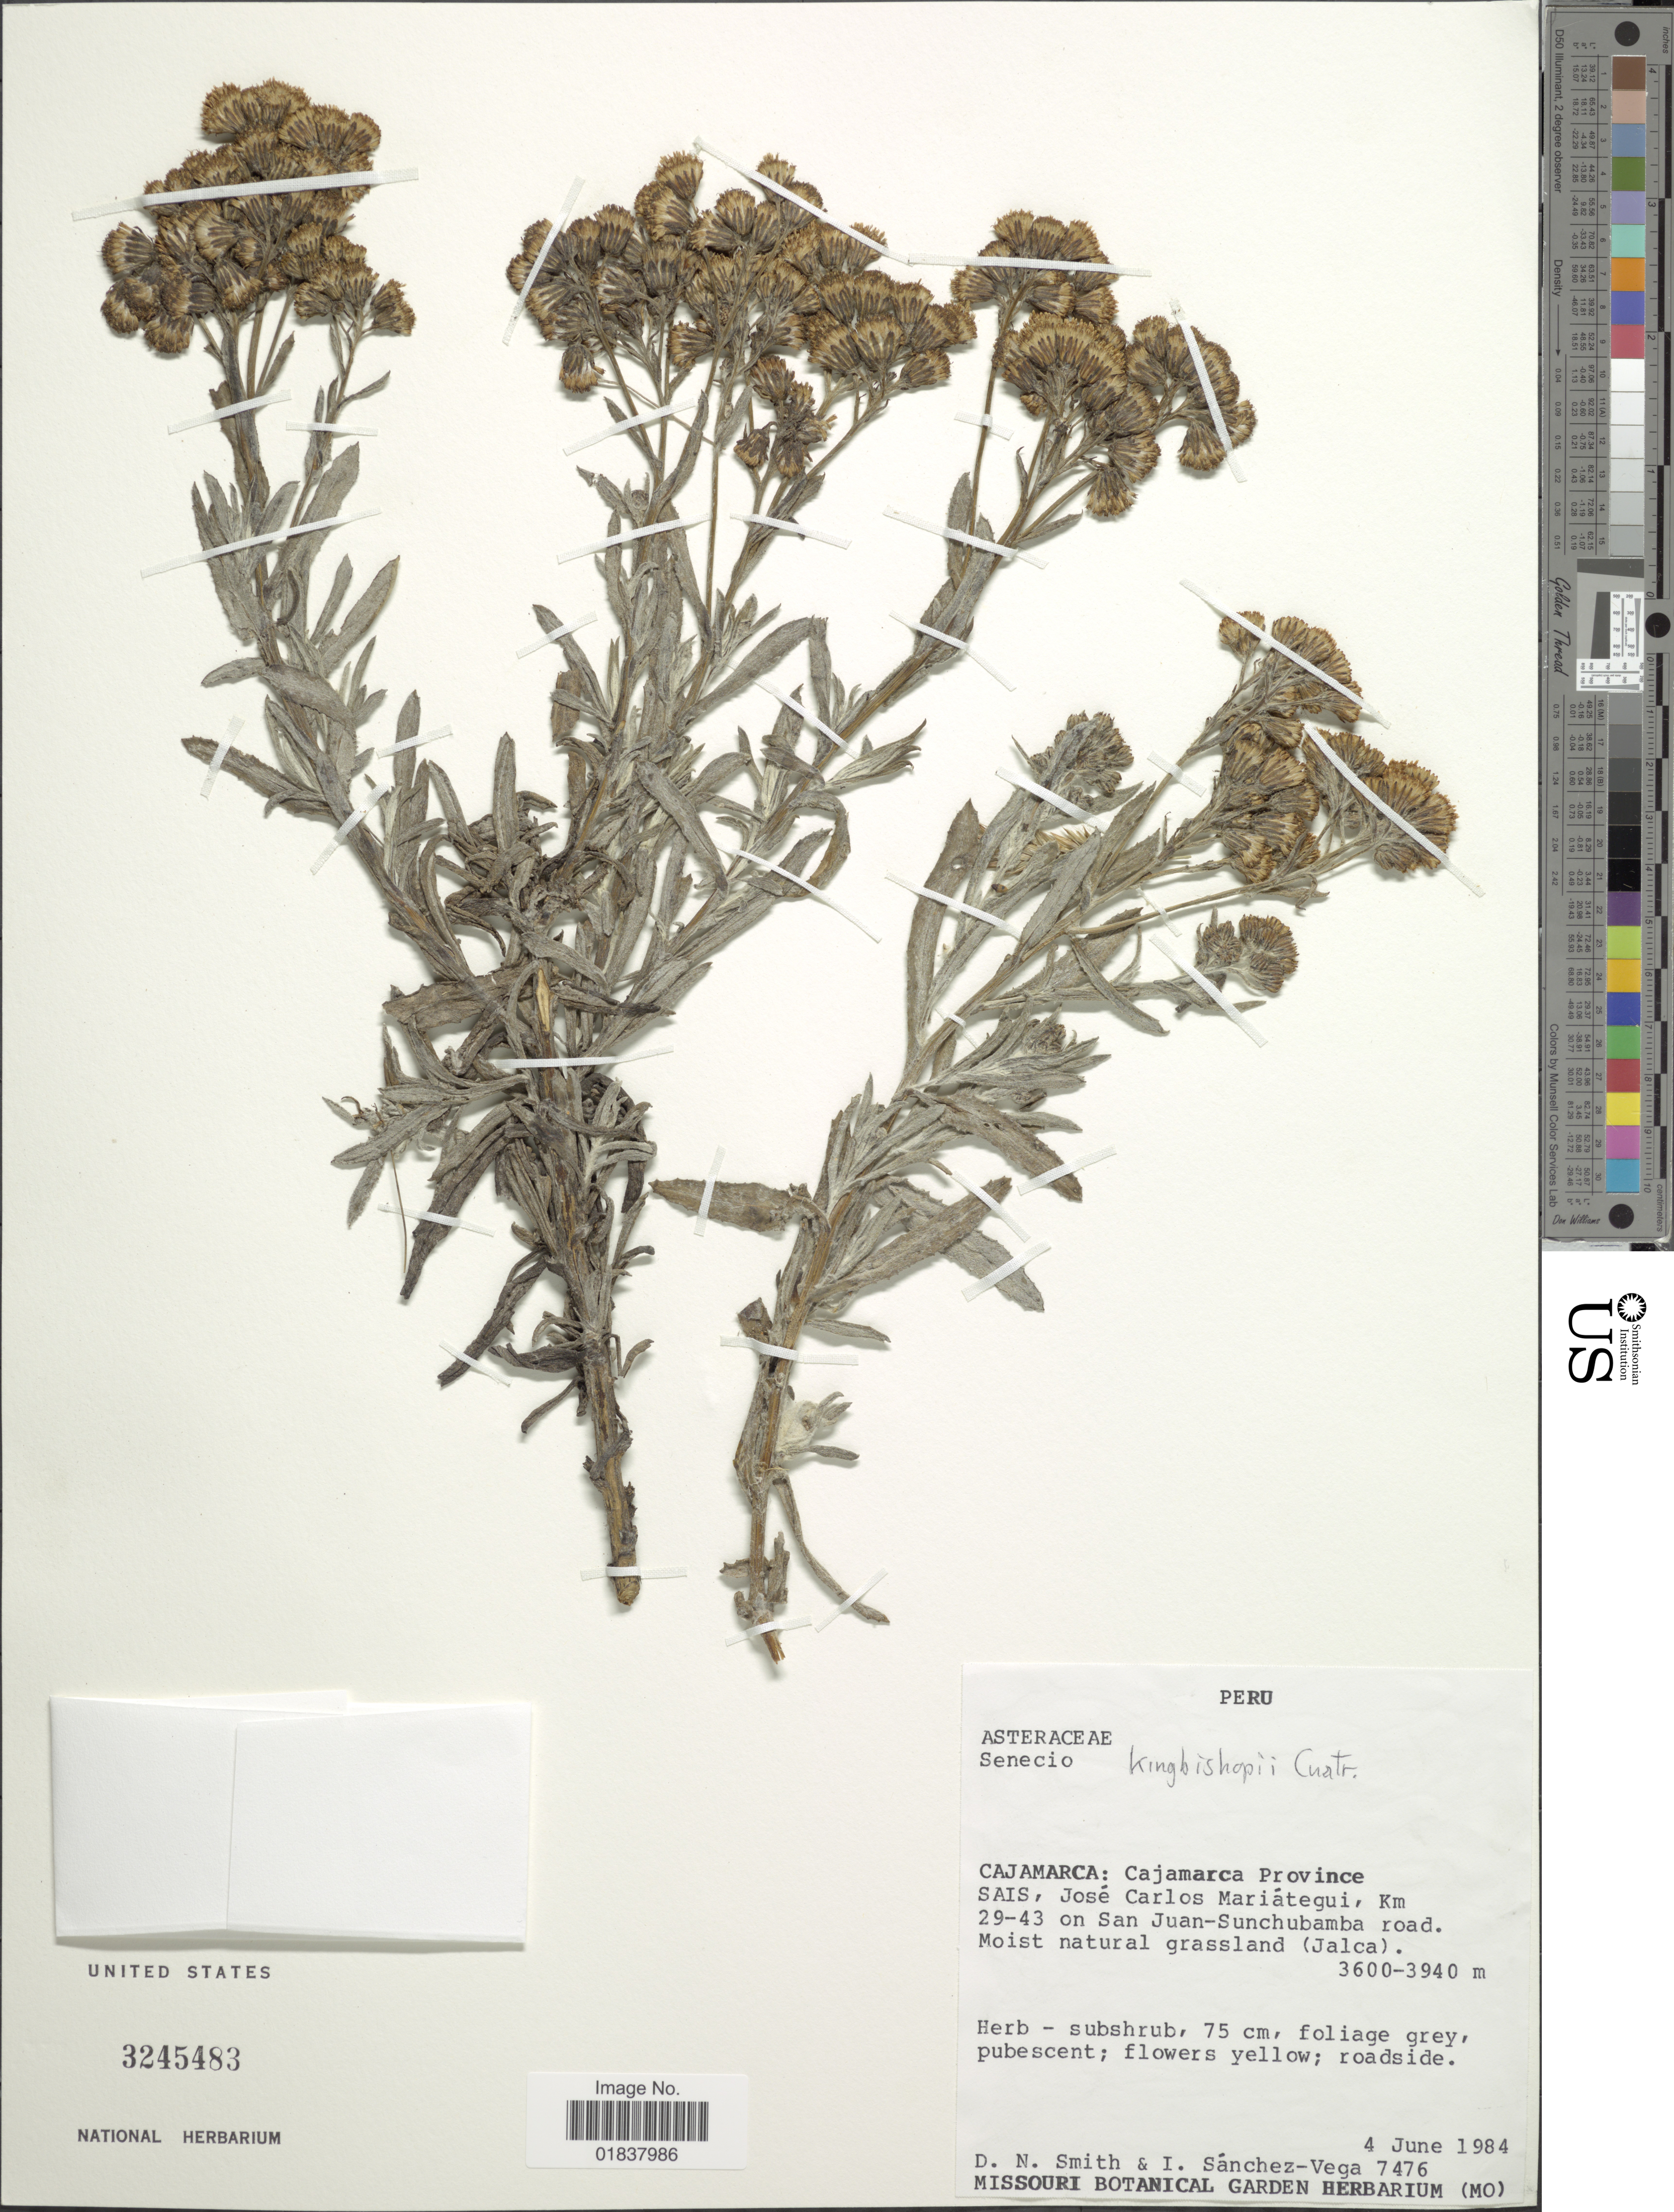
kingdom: Plantae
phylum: Tracheophyta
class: Magnoliopsida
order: Asterales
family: Asteraceae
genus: Senecio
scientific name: Senecio kingbishopii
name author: Cuatrec.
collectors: D. Smith & I. Sánchez-Vega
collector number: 7476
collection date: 1984-06-04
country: Peru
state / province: Cajamarca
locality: Cajamarca Province, Sais, Jose Carlos Mariategui, km 29-43 on San Juan-Sunchubamba road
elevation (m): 3600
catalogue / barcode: US 3245483